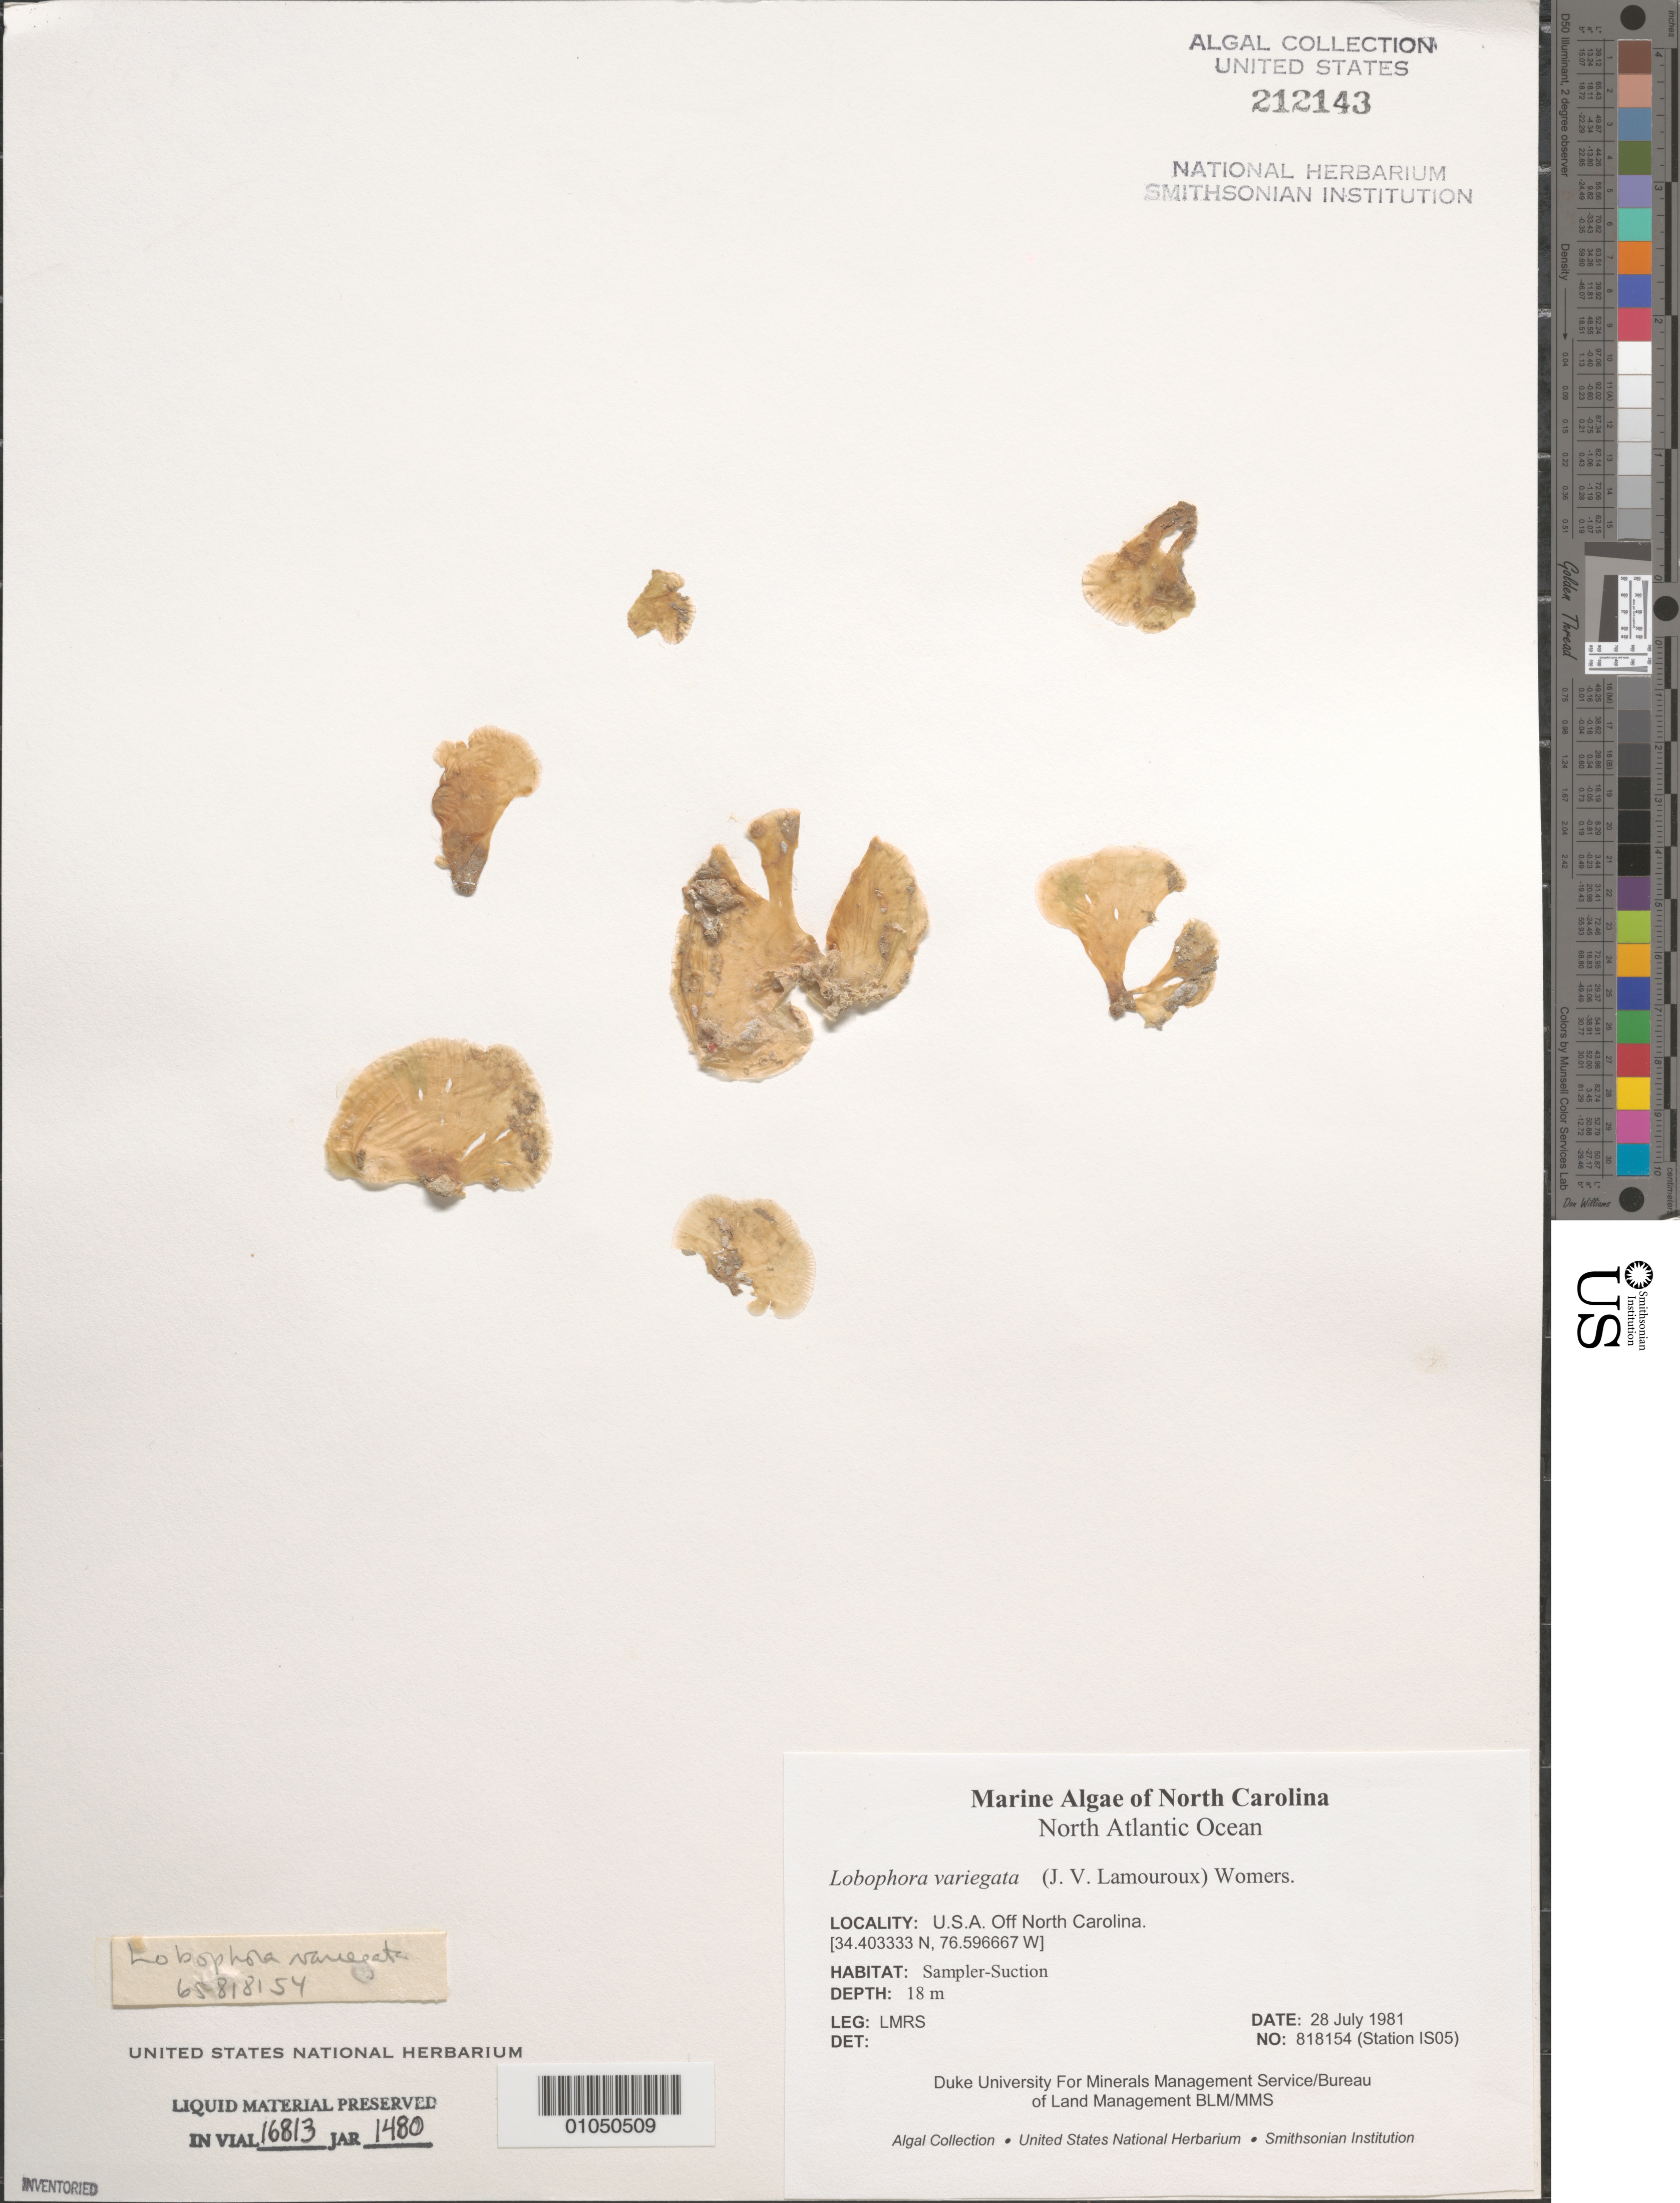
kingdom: Chromista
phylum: Ochrophyta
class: Phaeophyceae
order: Dictyotales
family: Dictyotaceae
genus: Lobophora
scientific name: Lobophora variegata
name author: (J.V.Lamouroux) Womersley & E.C. Oliveira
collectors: LMRS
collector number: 818154 (Station IS05)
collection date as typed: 28 Jul 1981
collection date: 1981-07-28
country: United States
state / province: North Carolina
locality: North Atlantic Ocean off North Carolina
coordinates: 34.403333 N, 76.596667 W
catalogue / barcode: US 212143